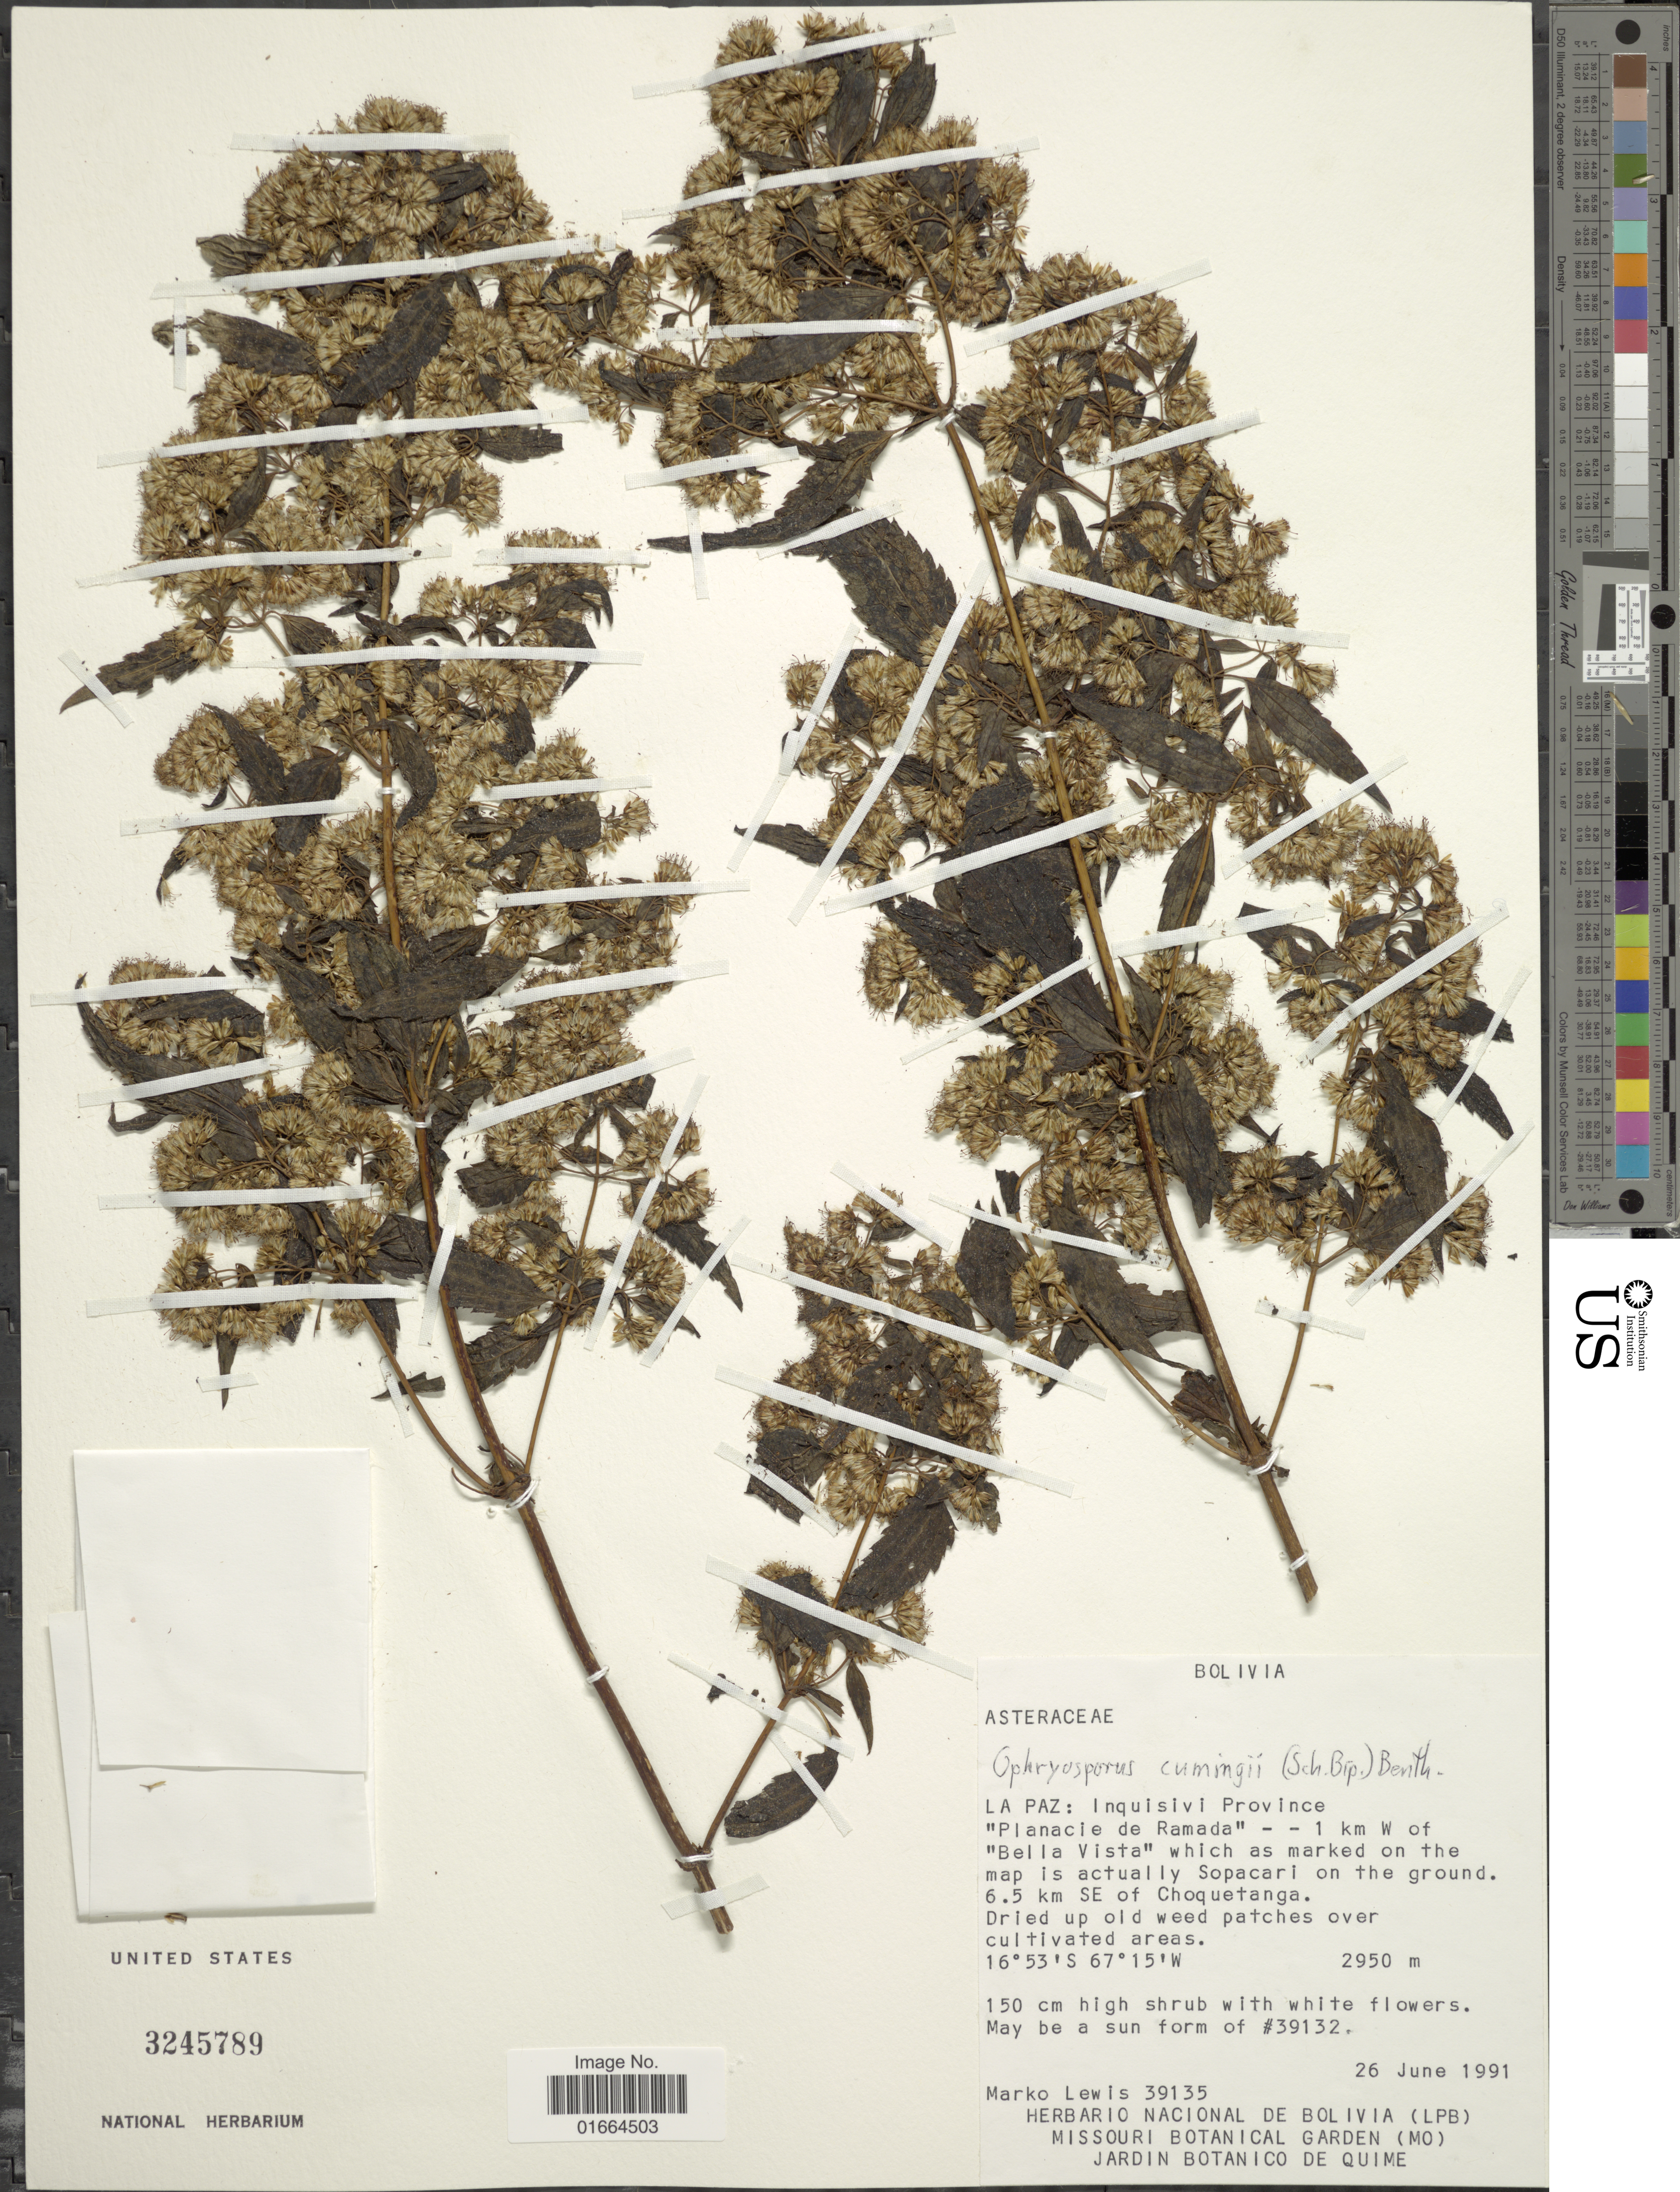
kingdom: Plantae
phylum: Tracheophyta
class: Magnoliopsida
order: Asterales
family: Asteraceae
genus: Ophryosporus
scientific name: Ophryosporus cumingii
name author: (Sch. Bip.) Benth.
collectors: M. A. Lewis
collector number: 39135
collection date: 1991-06-26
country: Bolivia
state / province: La Paz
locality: La Paz: Inquisivi Proviince, "Planacie de Ramada" , 1 km W of "Bella Vista" which as marked on the map is actually Sopacari on the ground, 6.5 km SE of Choquetanga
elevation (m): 2950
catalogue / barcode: US 3245789